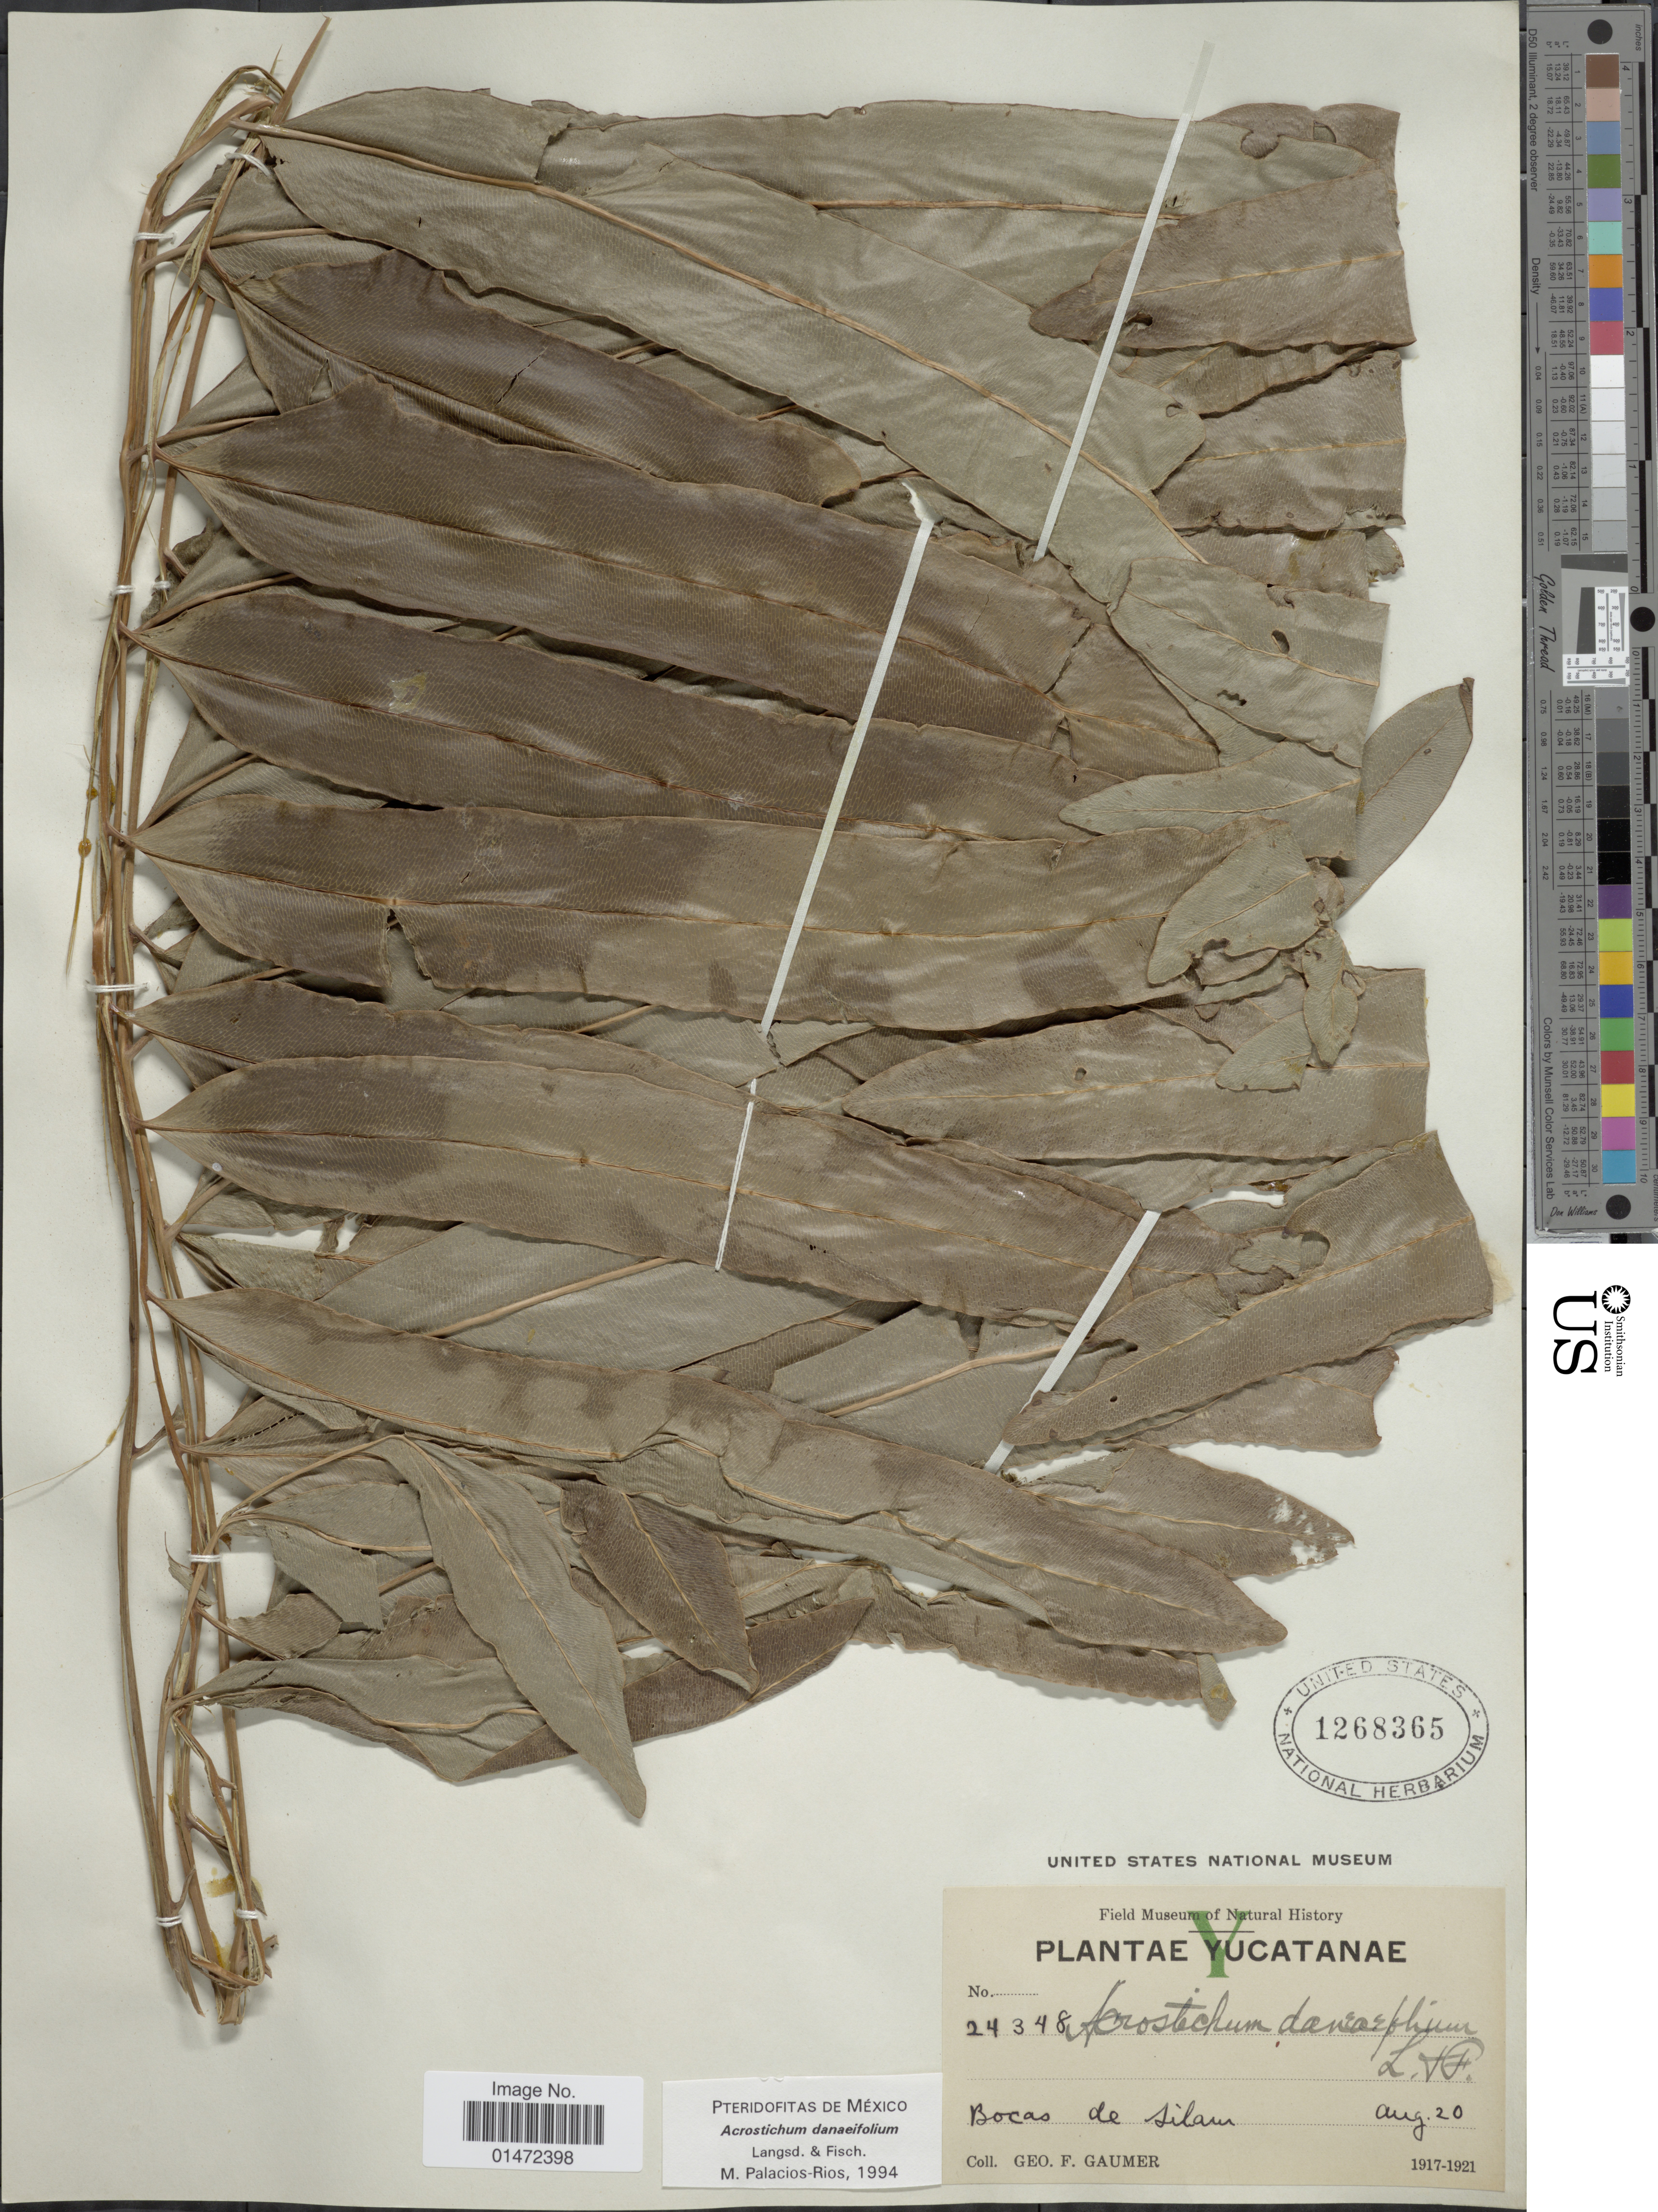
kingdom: Plantae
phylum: Tracheophyta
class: Polypodiopsida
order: Polypodiales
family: Pteridaceae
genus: Acrostichum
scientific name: Acrostichum danaeifolium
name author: Langsd. & Fisch.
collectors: G. F. Gaumer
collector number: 24348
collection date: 1917-08-20/1921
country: Mexico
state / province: Yucatán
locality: Bocas de Silam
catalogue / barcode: US 1268365